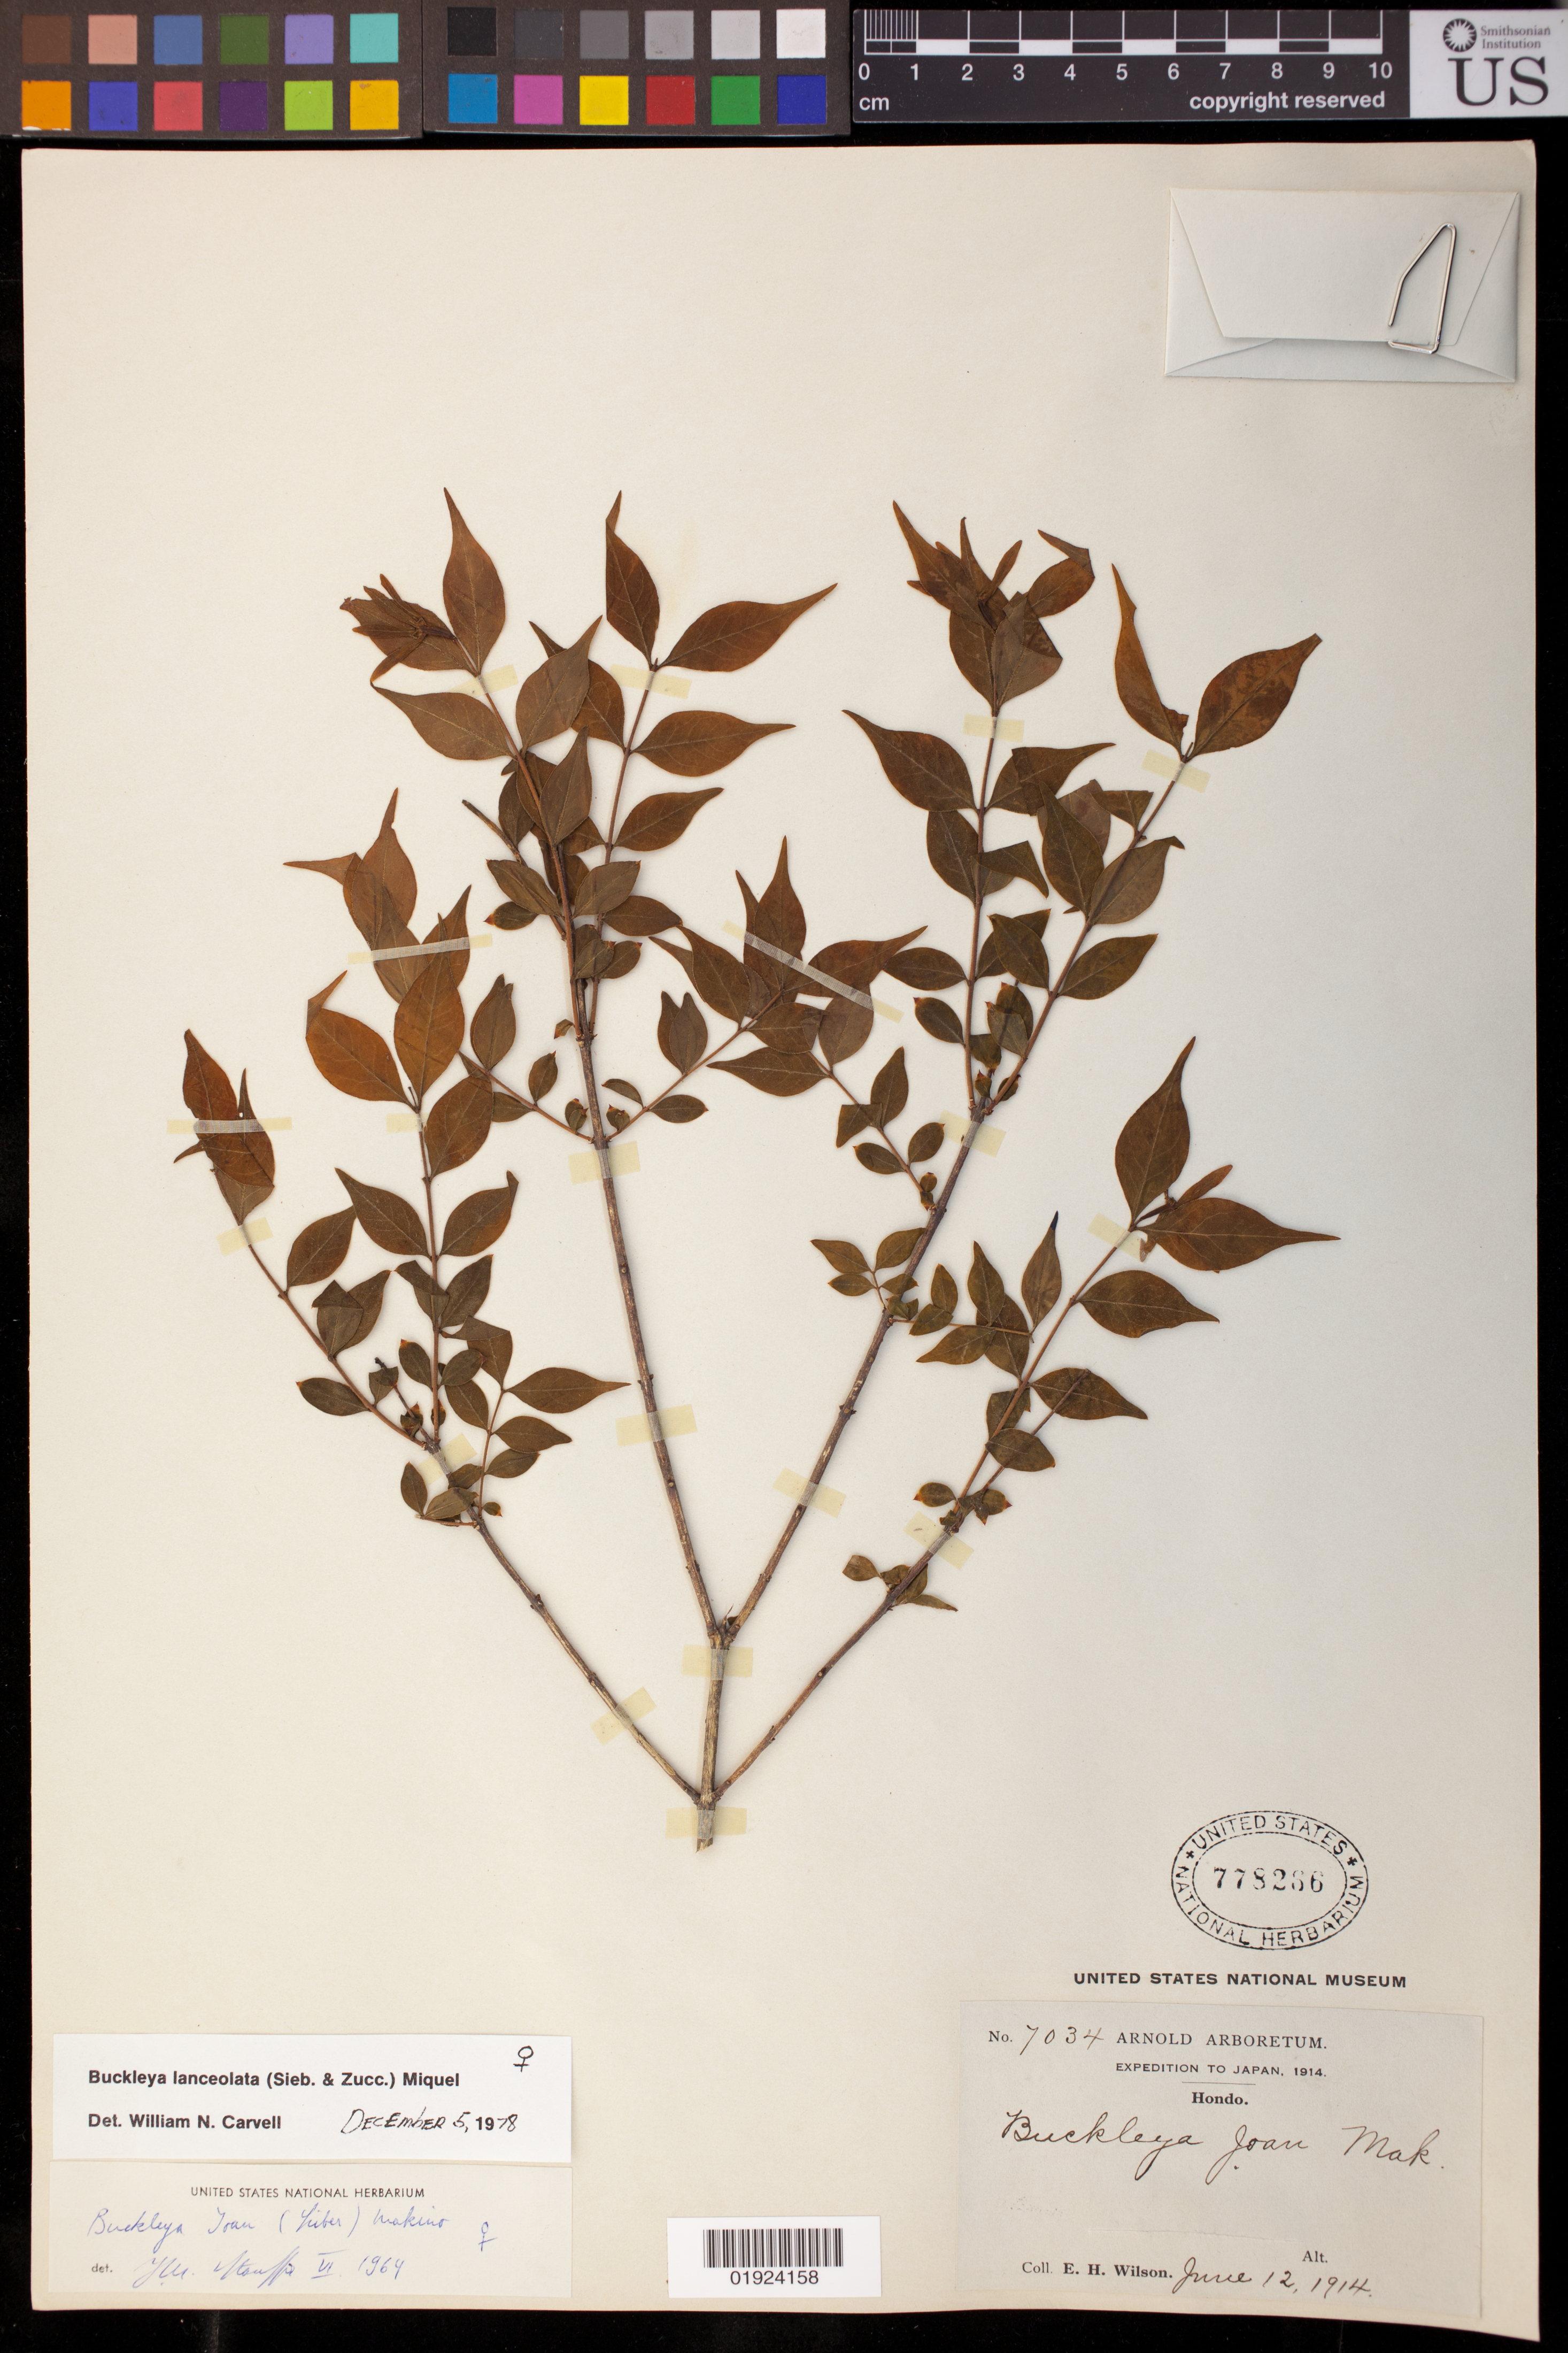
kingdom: Plantae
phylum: Tracheophyta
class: Magnoliopsida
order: Santalales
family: Thesiaceae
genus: Buckleya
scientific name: Buckleya lanceolata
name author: (Siebold & Zucc.) Miq.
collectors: E. H. Wilson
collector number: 7034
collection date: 1914-06-12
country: Japan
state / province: Kumamoto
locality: Hondo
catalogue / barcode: US 778286